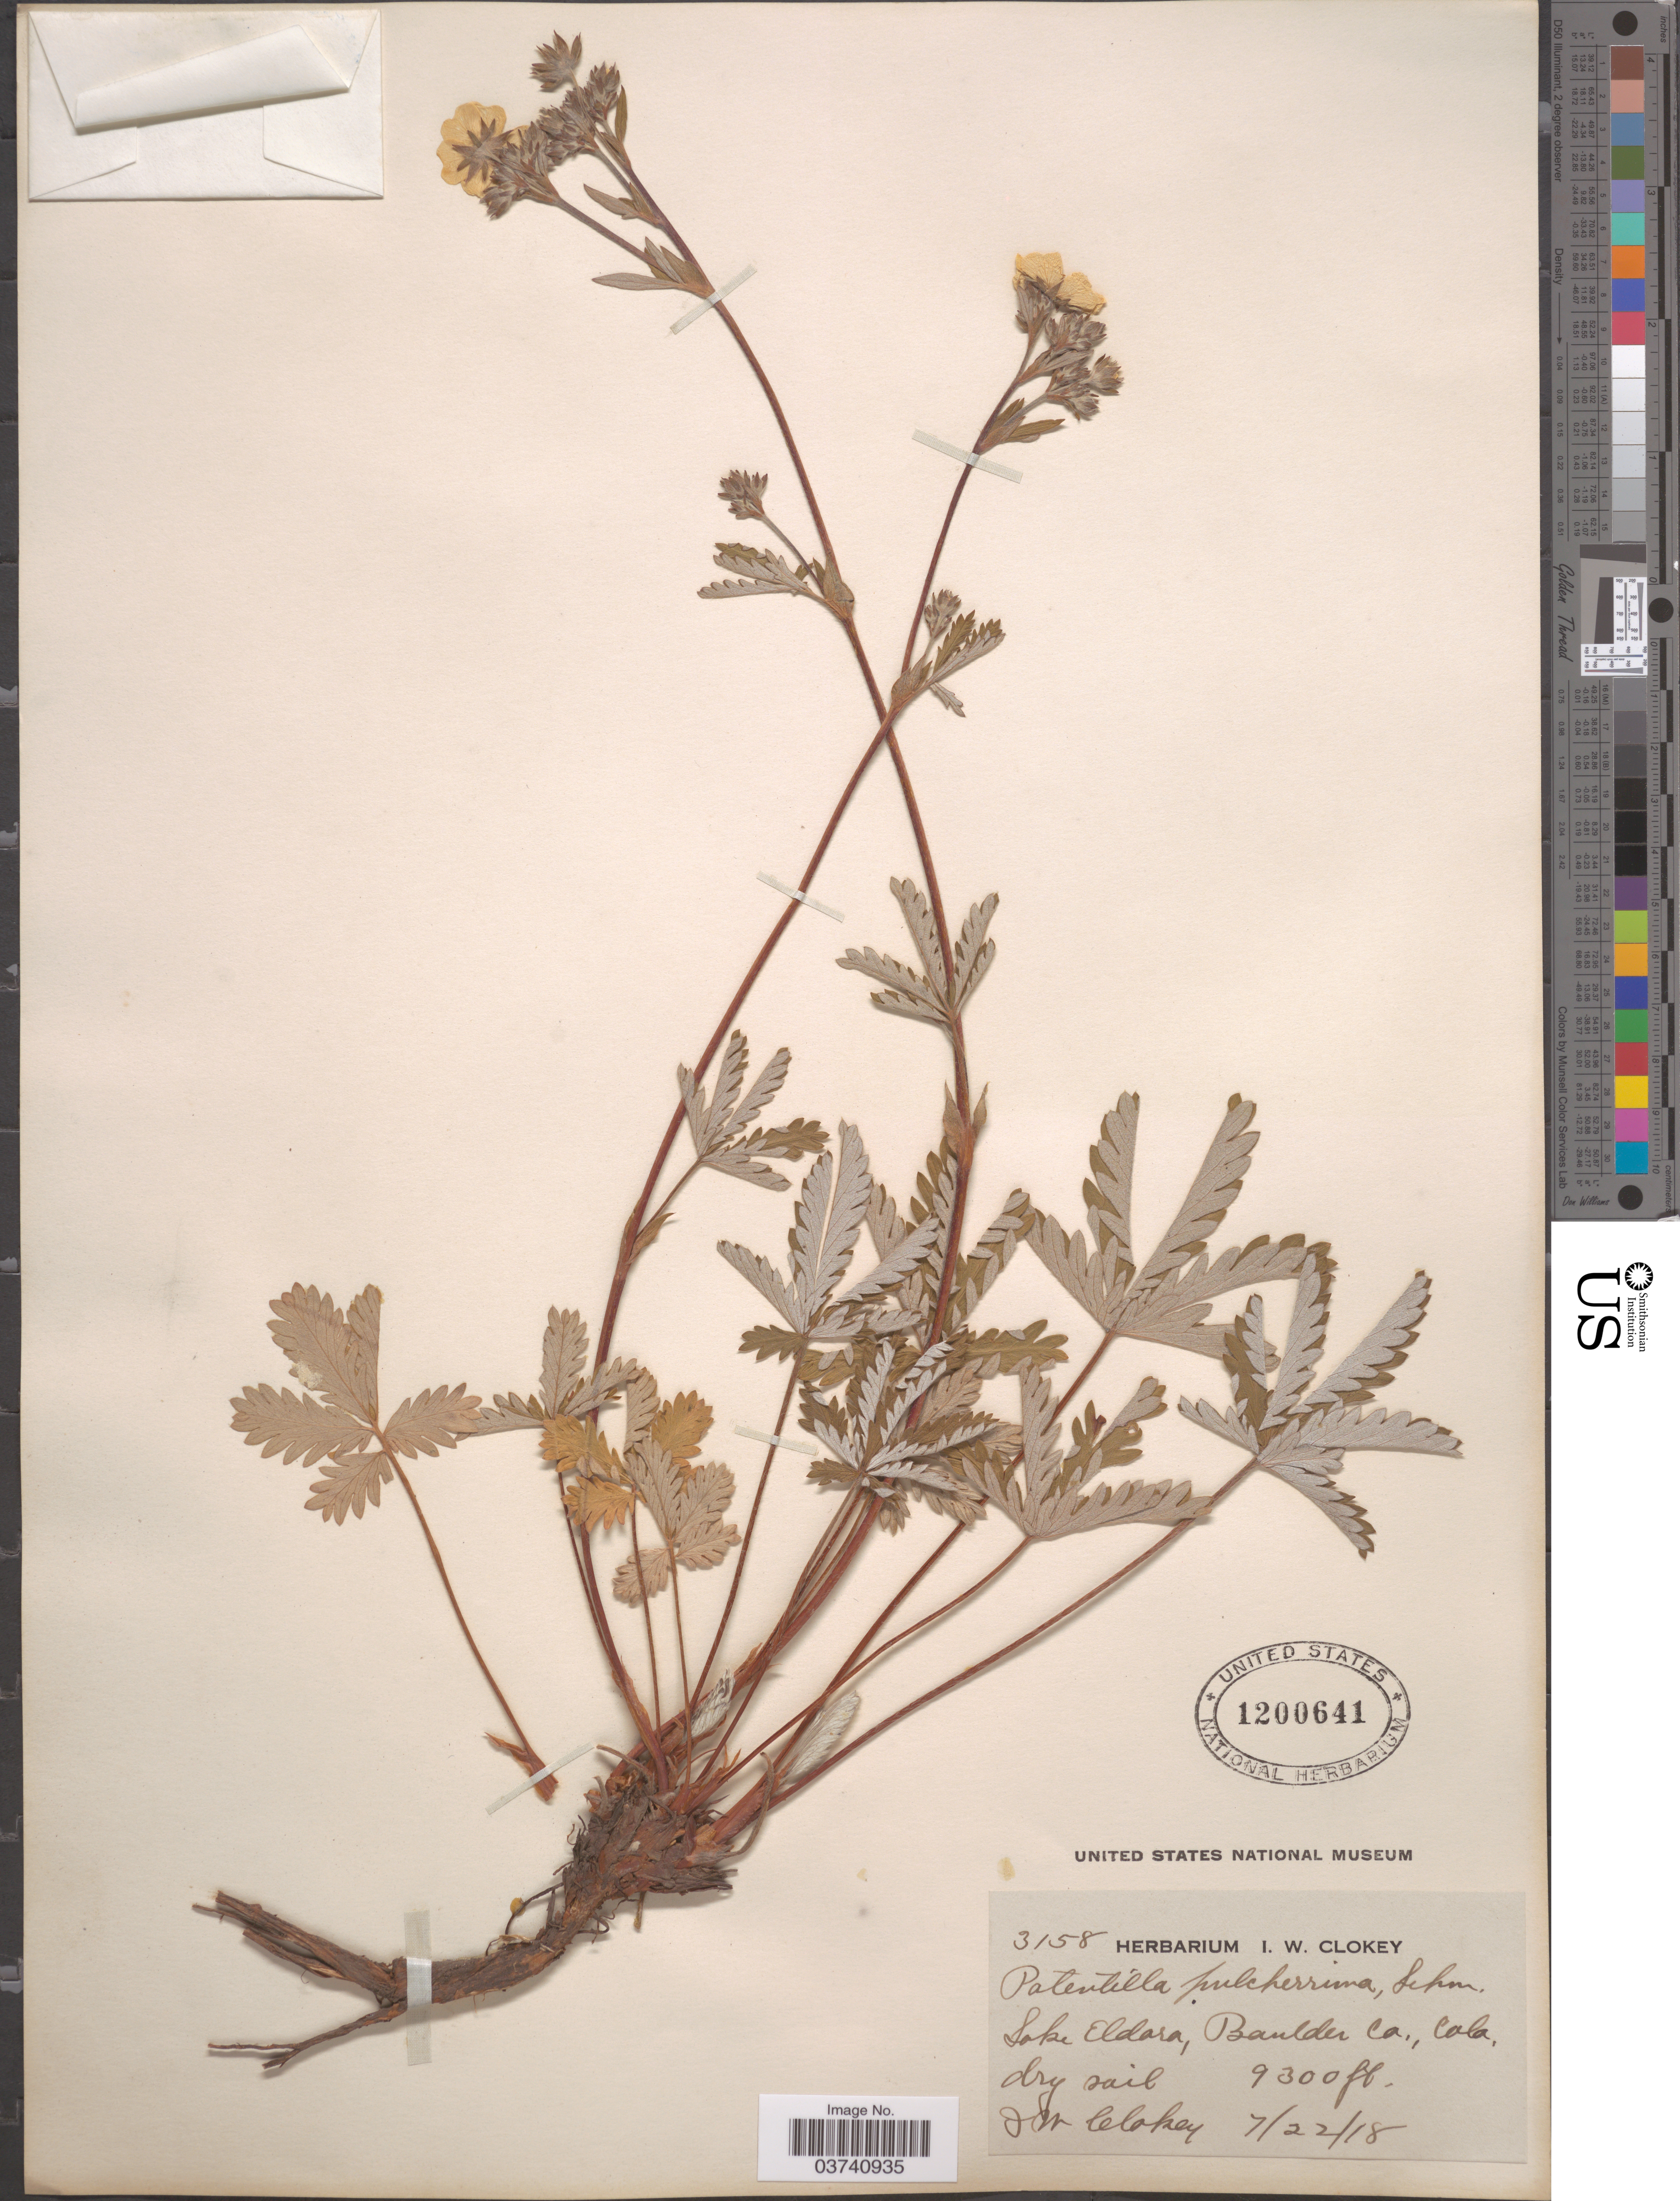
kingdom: Plantae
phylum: Tracheophyta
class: Magnoliopsida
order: Rosales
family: Rosaceae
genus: Potentilla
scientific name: Potentilla pulcherrima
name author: Lehm.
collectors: I. W. Clokey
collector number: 3158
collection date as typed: Transcribed d/m/y: 22/7/18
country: United States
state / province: Colorado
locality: Lake Eldora, Boulder Co.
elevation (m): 2835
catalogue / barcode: US 1200641